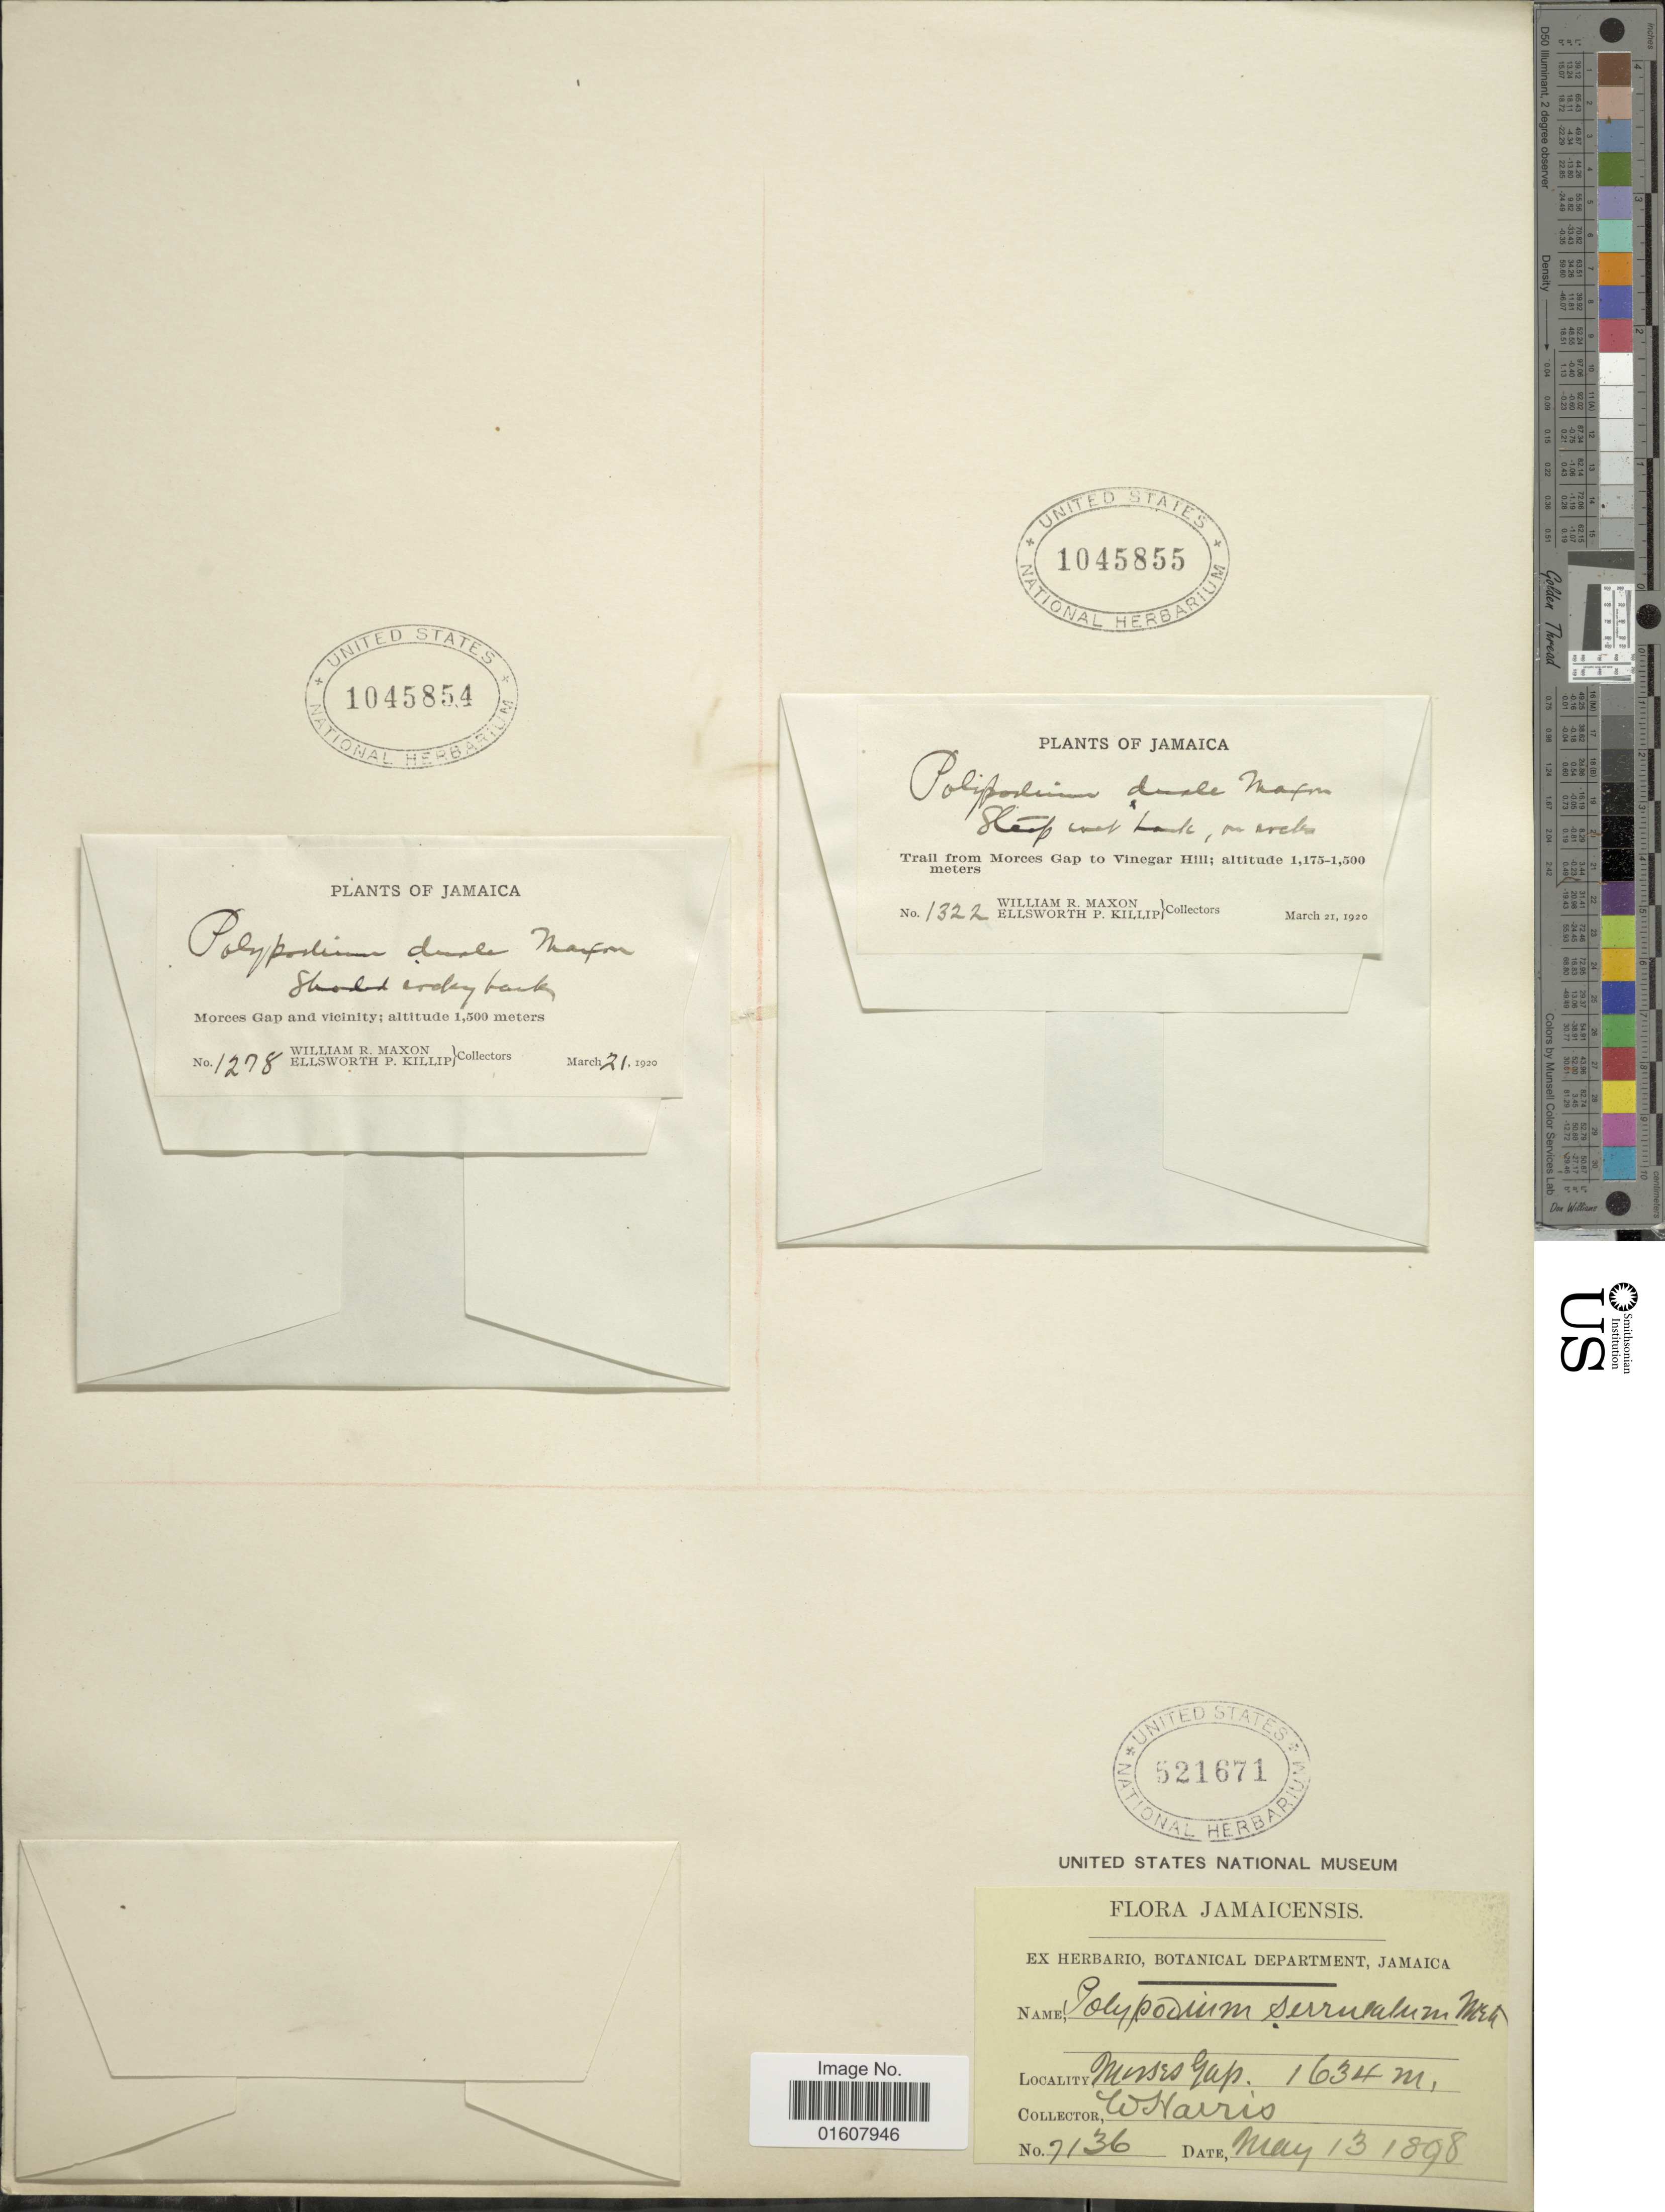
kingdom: Plantae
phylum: Tracheophyta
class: Polypodiopsida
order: Polypodiales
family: Polypodiaceae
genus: Cochlidium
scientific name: Cochlidium serrulatum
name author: (Sw.) L.E. Bishop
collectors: W. Harris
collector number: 7136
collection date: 1898-05-13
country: Jamaica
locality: Morses Gap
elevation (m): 1634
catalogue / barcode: US 521671